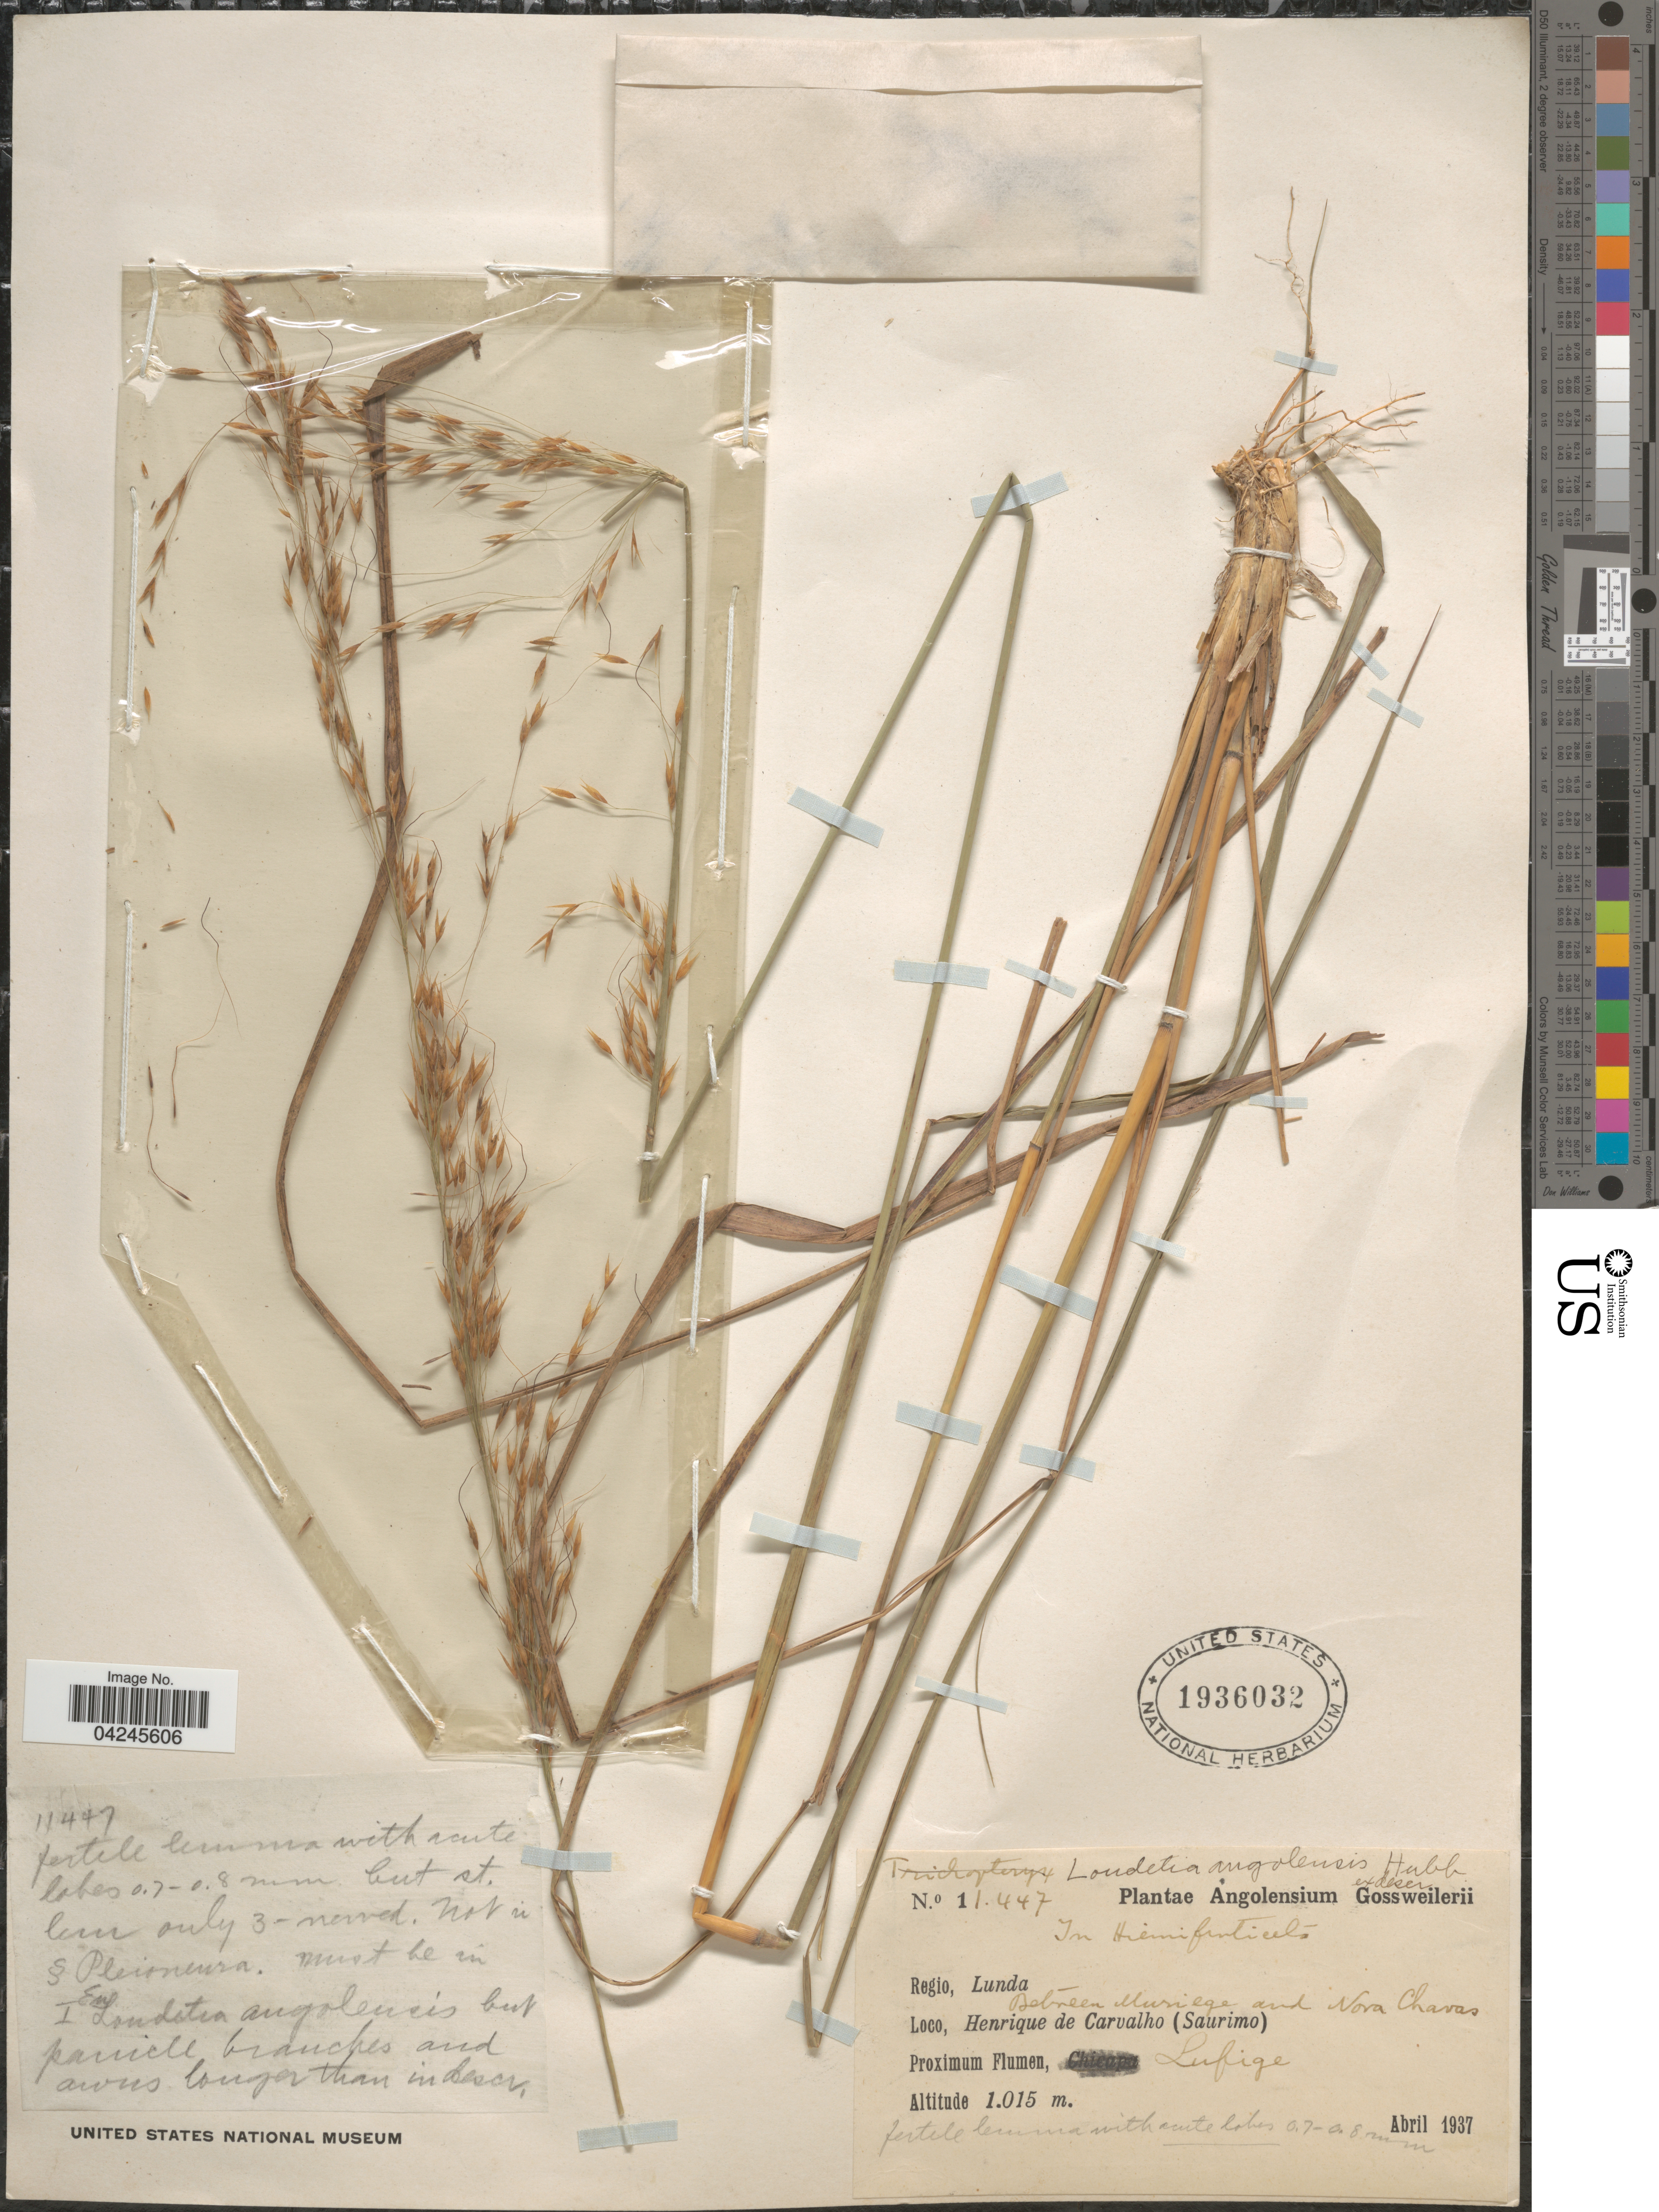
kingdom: Plantae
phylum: Tracheophyta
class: Liliopsida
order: Poales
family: Poaceae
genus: Loudetia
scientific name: Loudetia angolensis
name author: C. E. Hubb.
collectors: -. Gossweiler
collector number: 11447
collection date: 1937-04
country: Angola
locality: Regio, Lunda. Henrique de Carvalho (Saurimo). Between Muriege and Nova Chavas. Proximum Flumen, Lufige.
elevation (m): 1015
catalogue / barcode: US 1936032